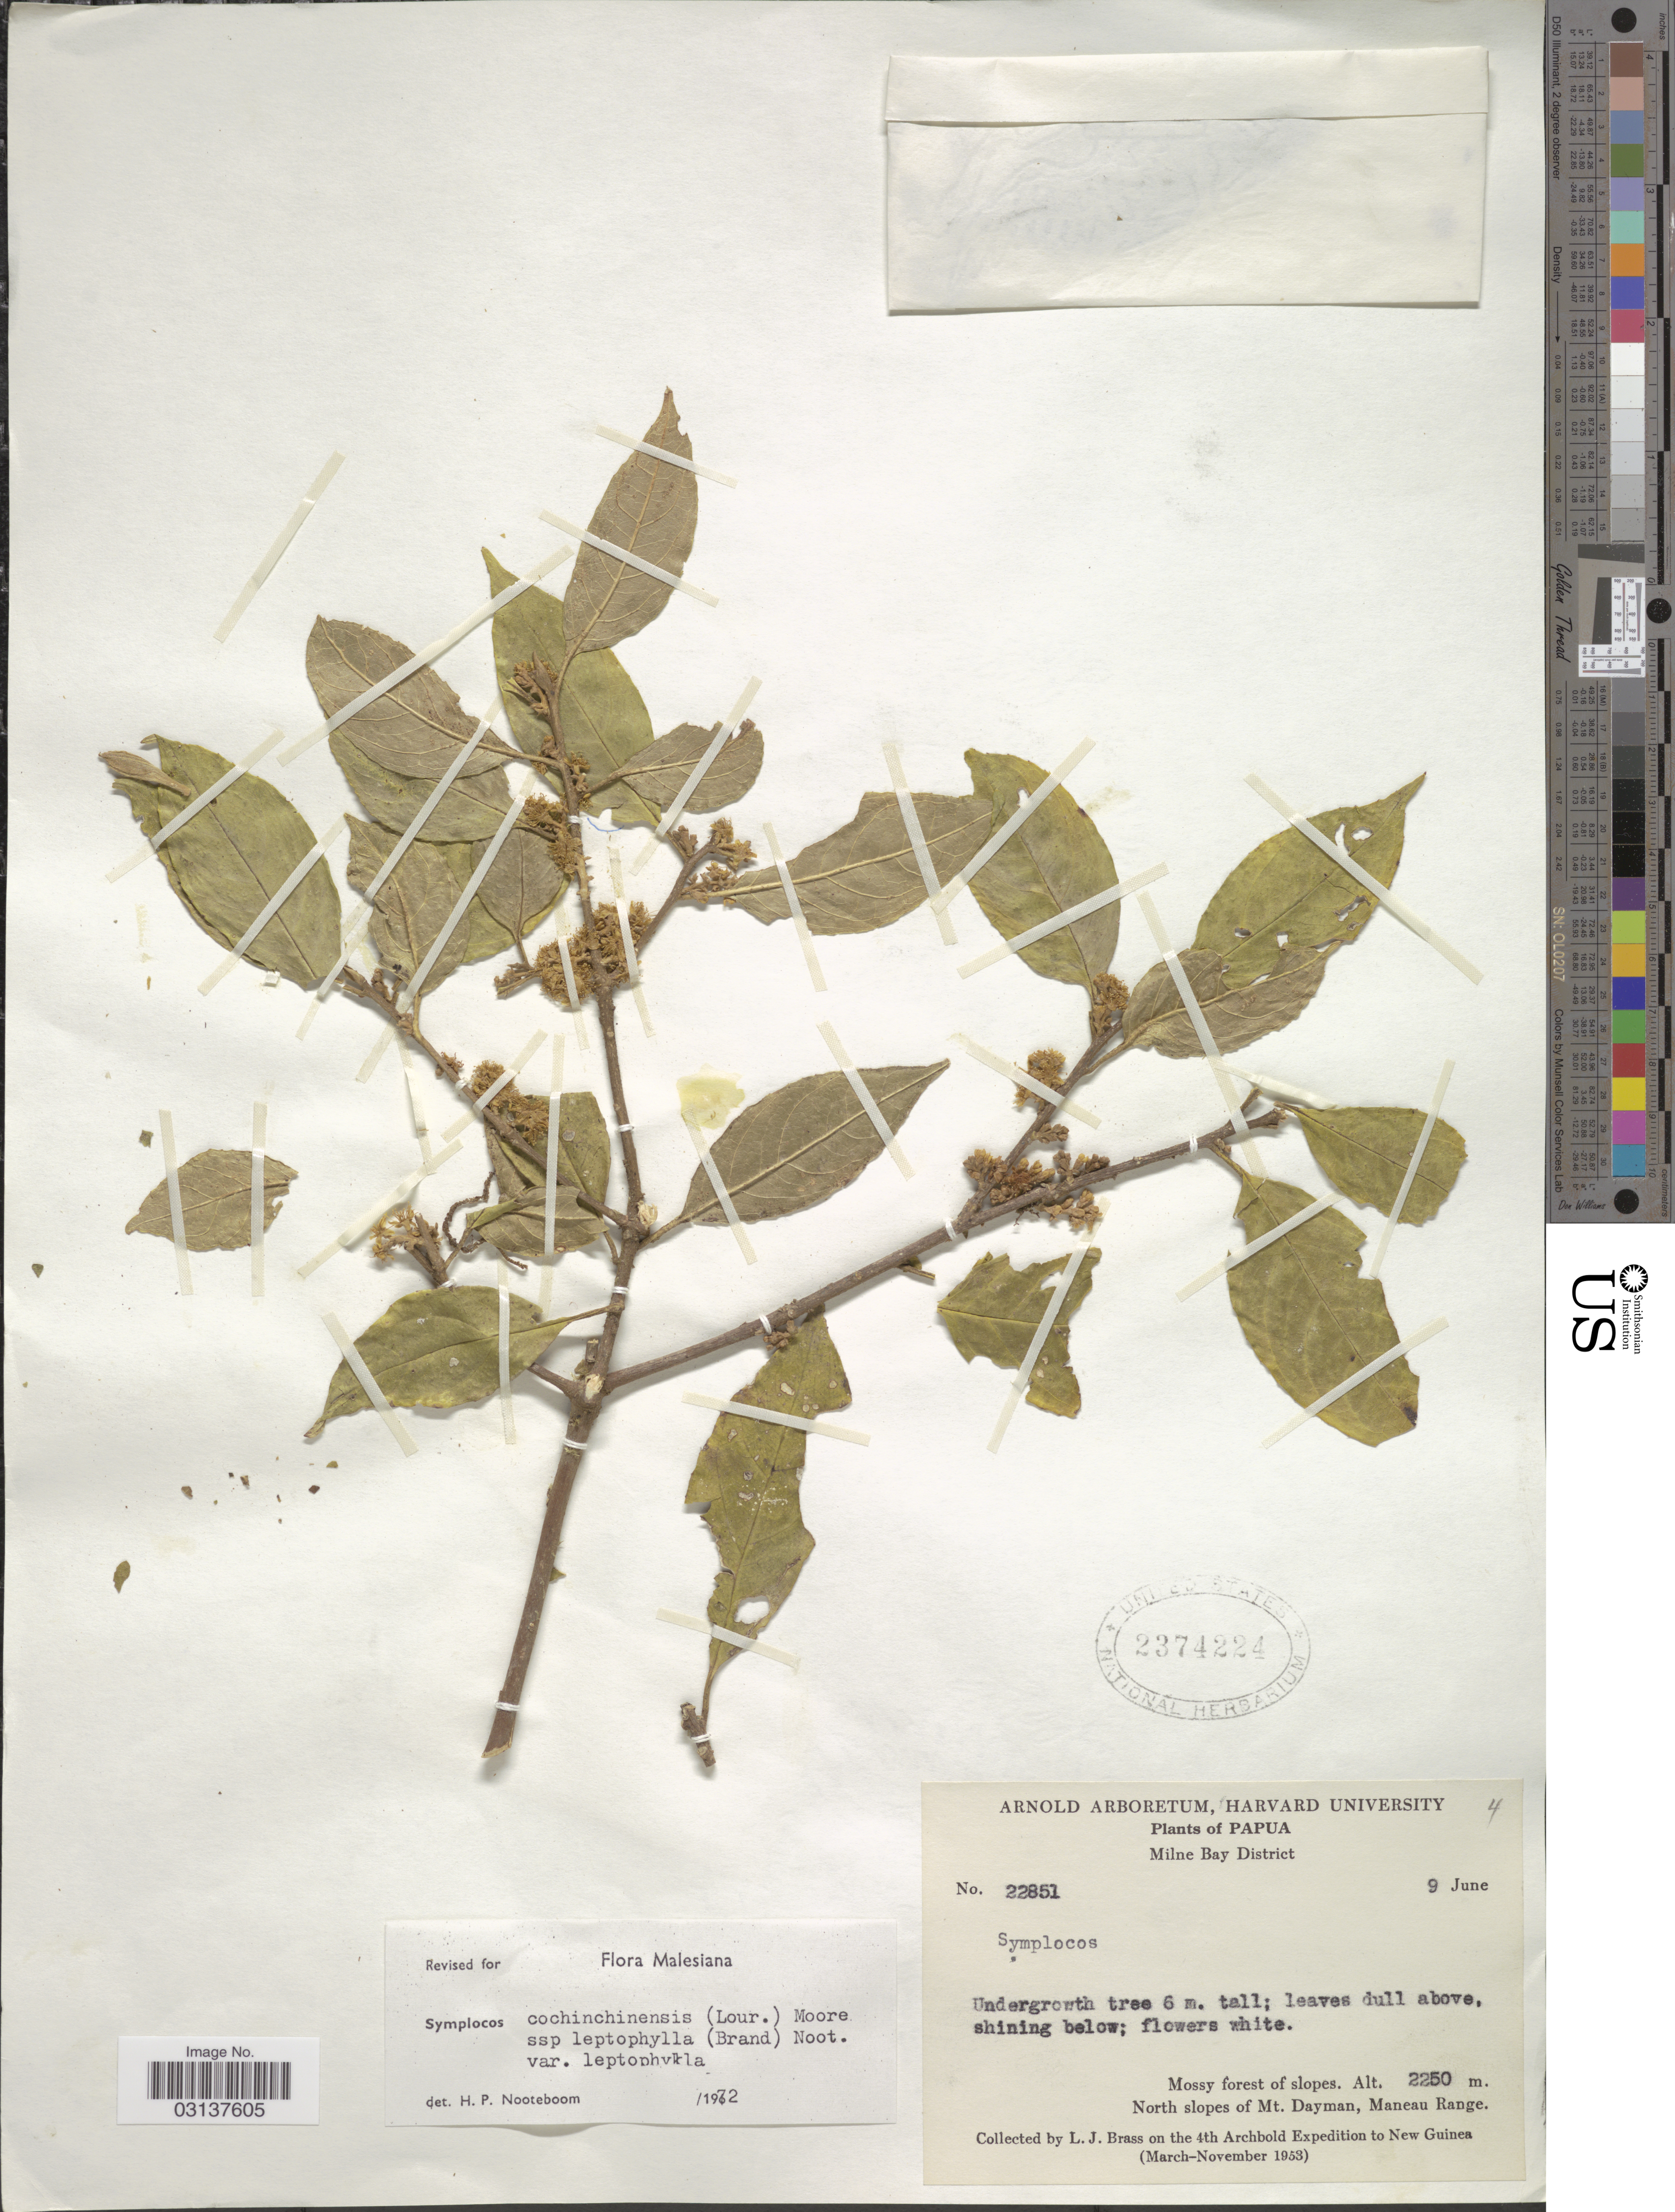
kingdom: Plantae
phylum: Tracheophyta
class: Magnoliopsida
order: Ericales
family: Symplocaceae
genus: Symplocos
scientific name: Symplocos cochinchinensis var. leptophylla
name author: (Brand) Noot.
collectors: L. J. Brass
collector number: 22851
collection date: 1953-06-09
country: Papua New Guinea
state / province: Milne Bay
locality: Papua, Milne Bay District, Mossy forest of slopes, North slopes of Mt. Dayman, Maneau Range.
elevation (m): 2250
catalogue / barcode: US 2374224